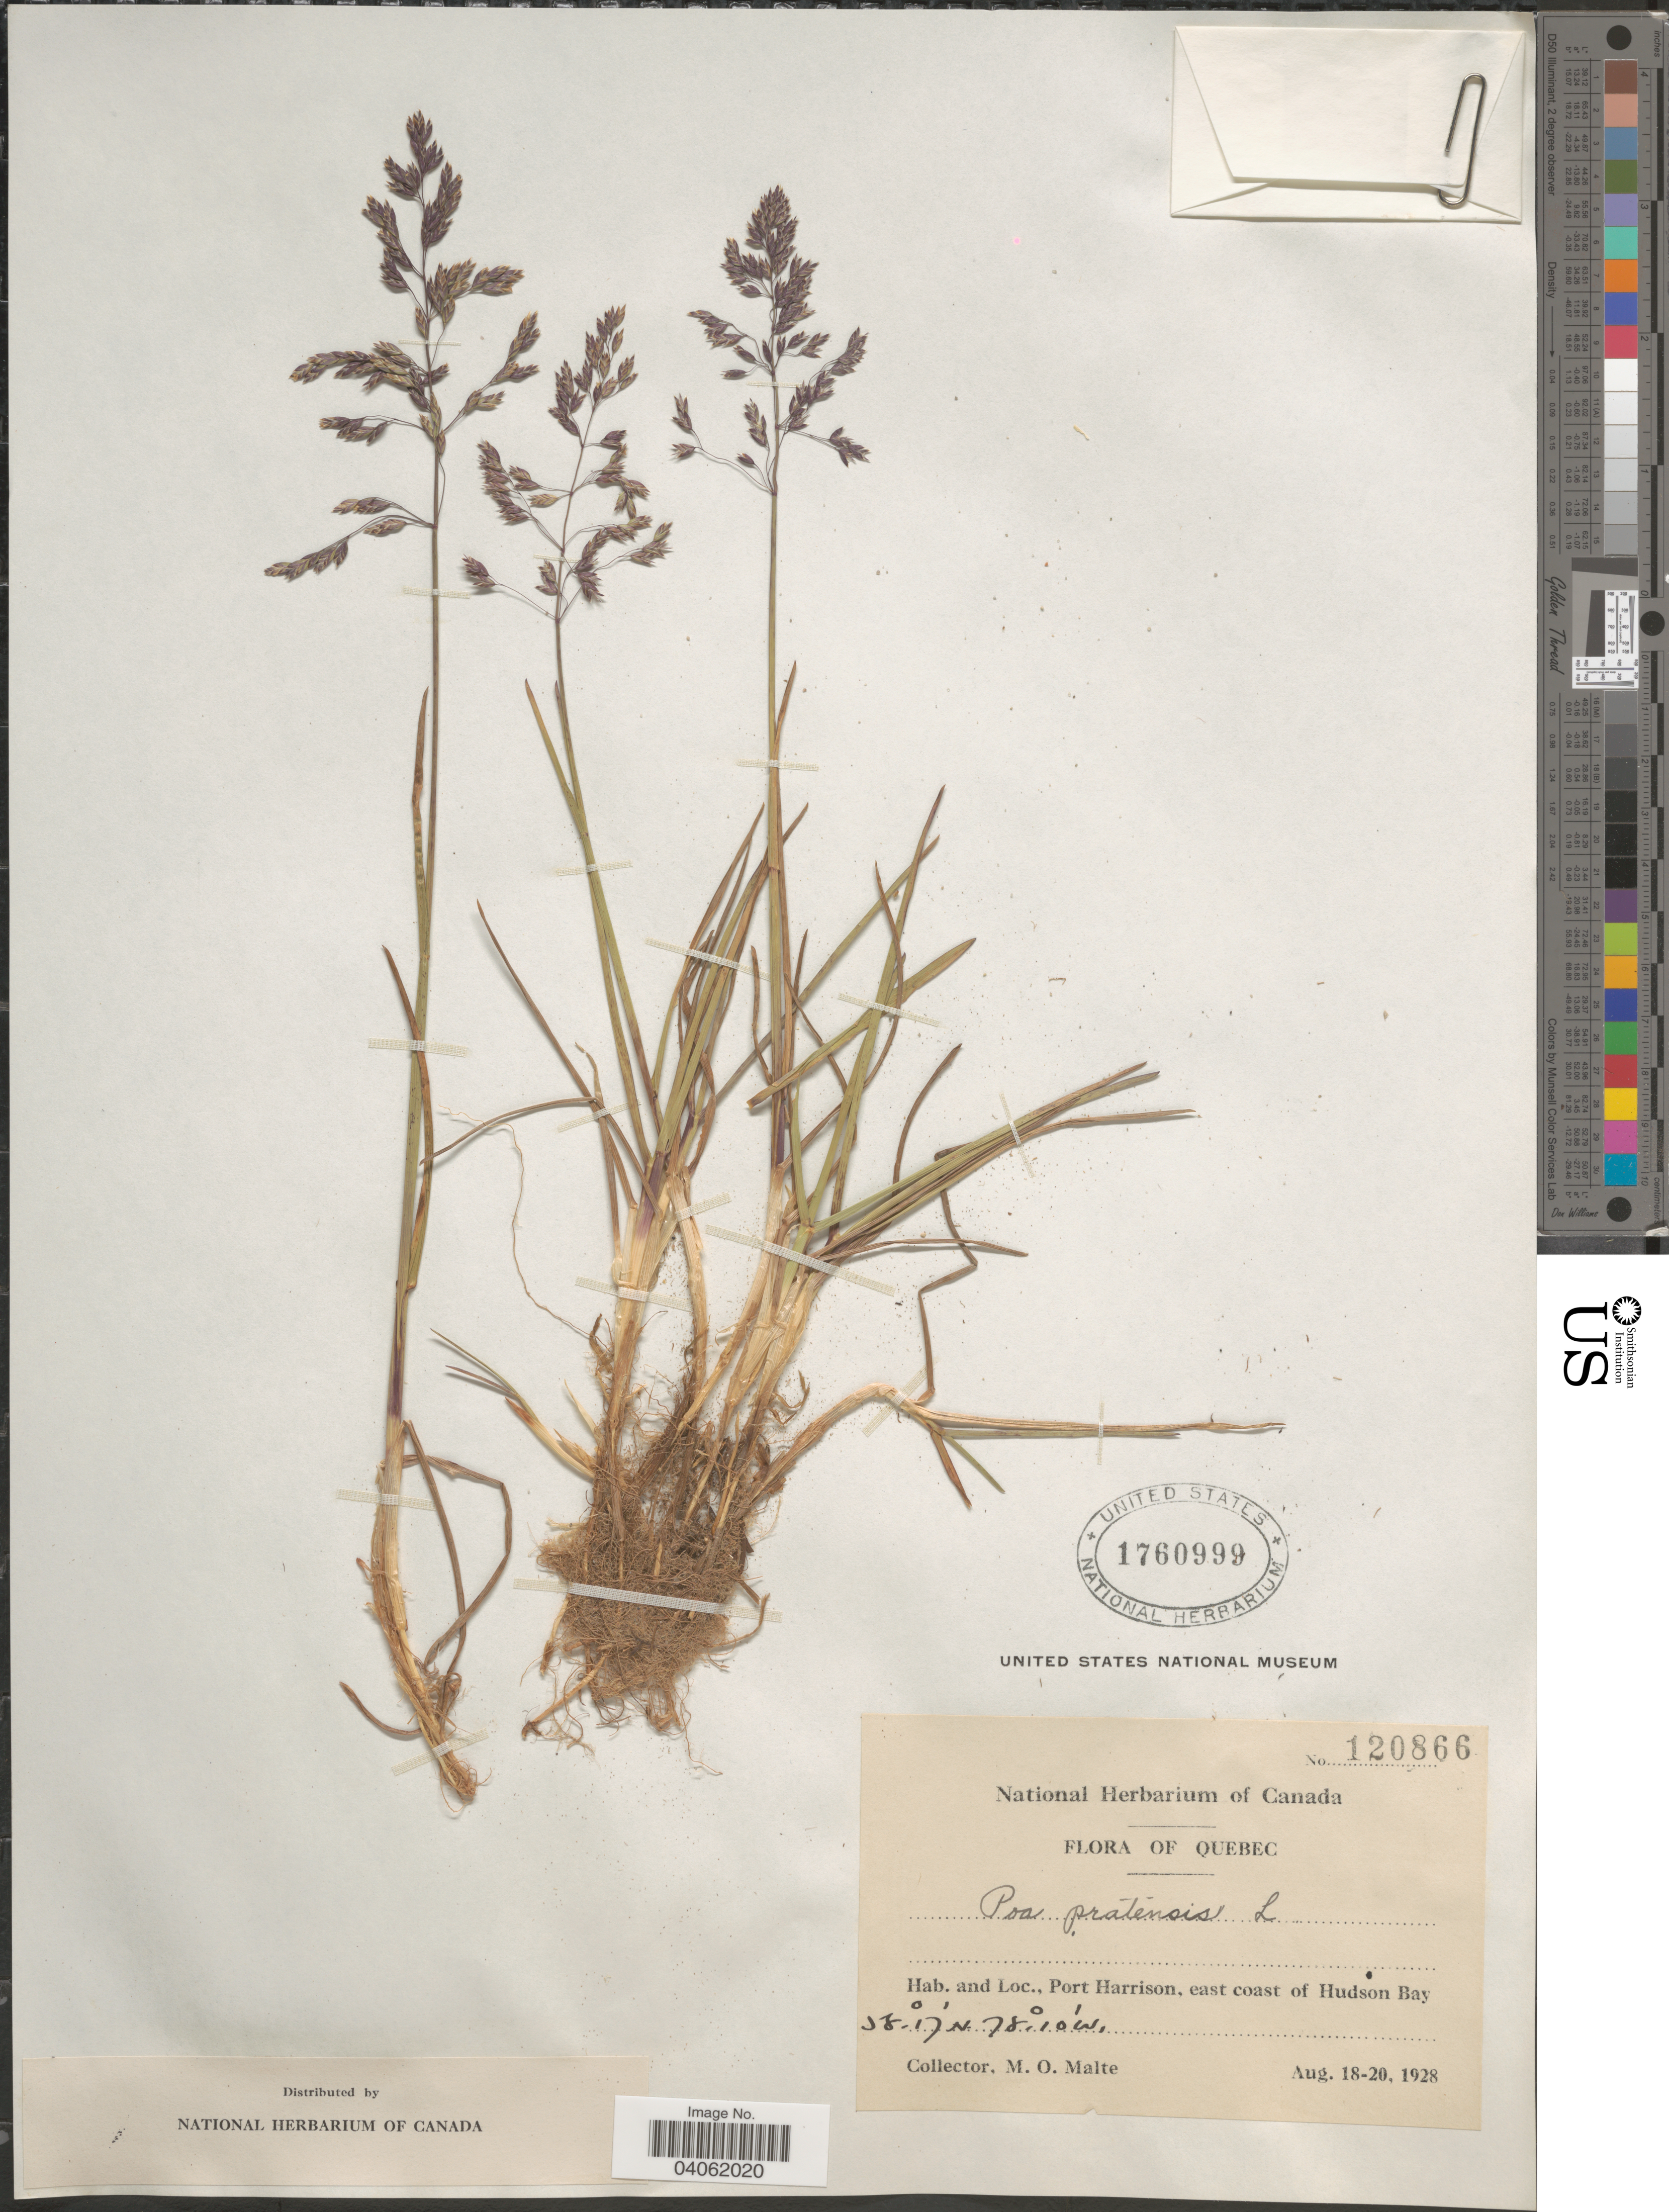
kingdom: Plantae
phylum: Tracheophyta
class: Liliopsida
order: Poales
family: Poaceae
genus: Poa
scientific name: Poa pratensis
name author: L.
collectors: M. O. Malte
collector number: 120866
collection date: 1928-08-18/1928-08-20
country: Canada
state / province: Quebec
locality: Port Harrison, east coast of Hudson Bay.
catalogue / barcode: US 1760999